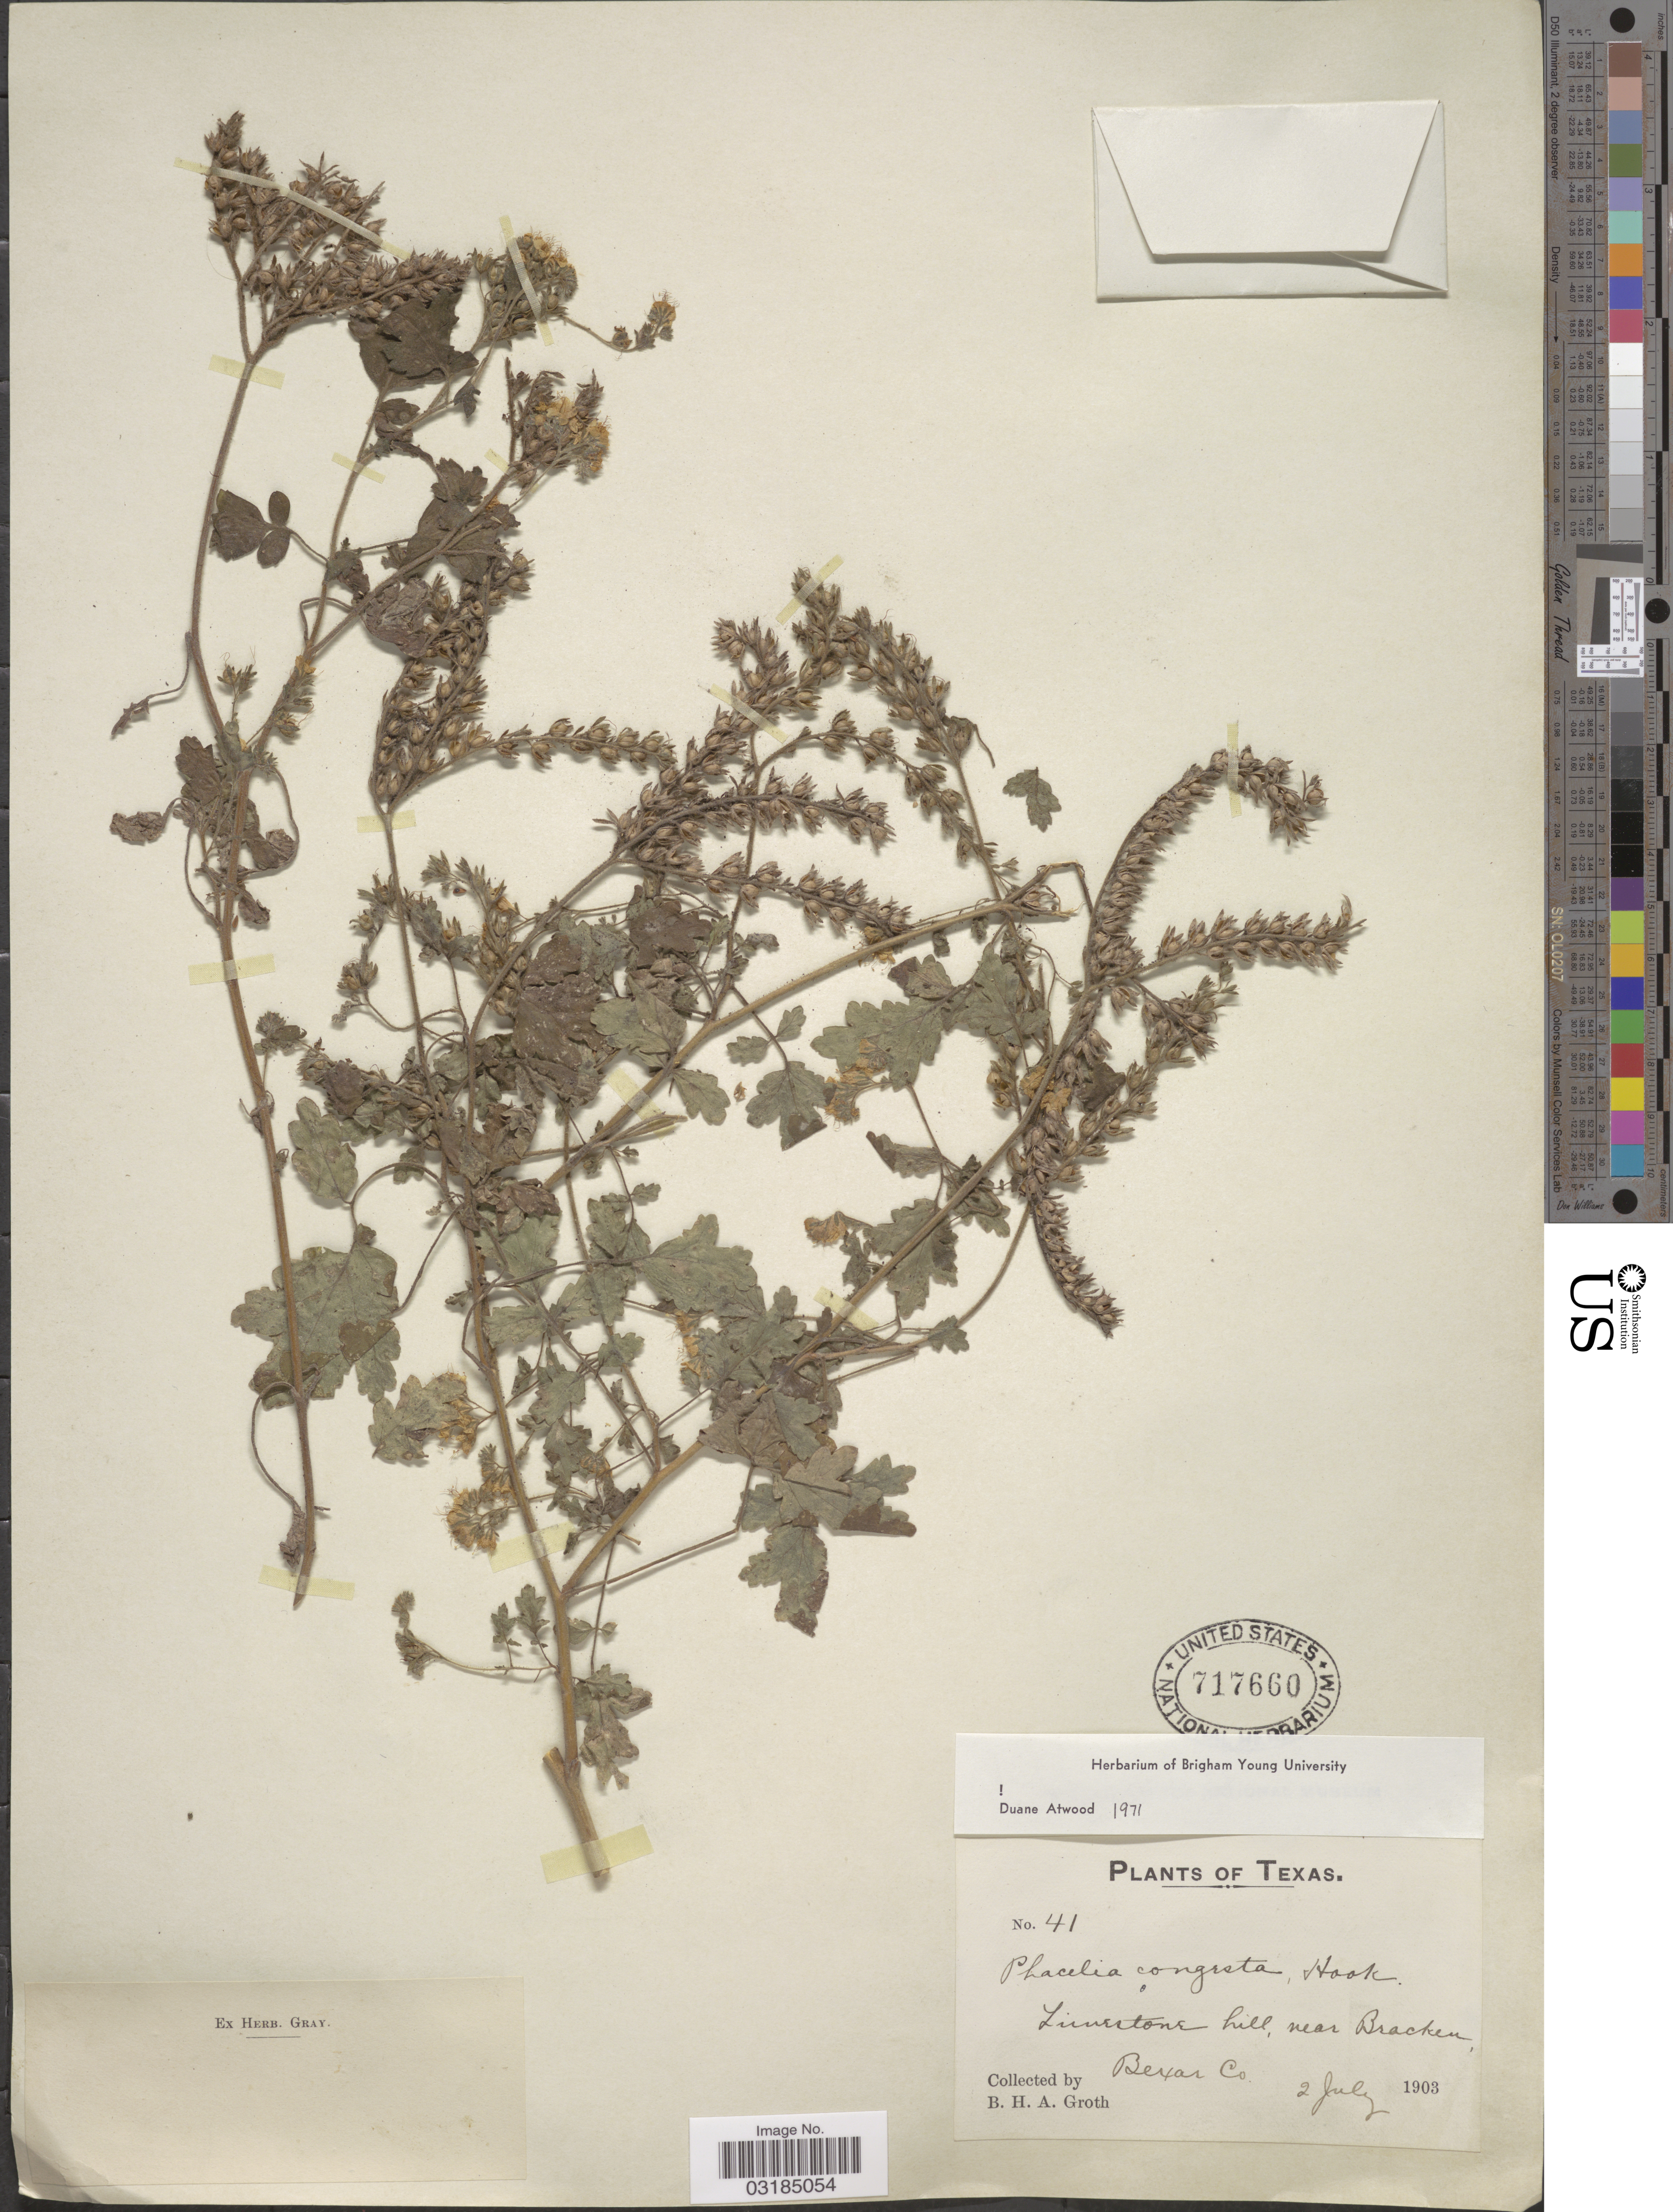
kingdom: Plantae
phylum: Tracheophyta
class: Magnoliopsida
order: Boraginales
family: Hydrophyllaceae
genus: Phacelia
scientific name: Phacelia congesta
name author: Hook.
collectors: B. Groth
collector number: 41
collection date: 1903-07-02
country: United States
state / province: Texas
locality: Near Bracken, Bexar Co.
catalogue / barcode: US 717660